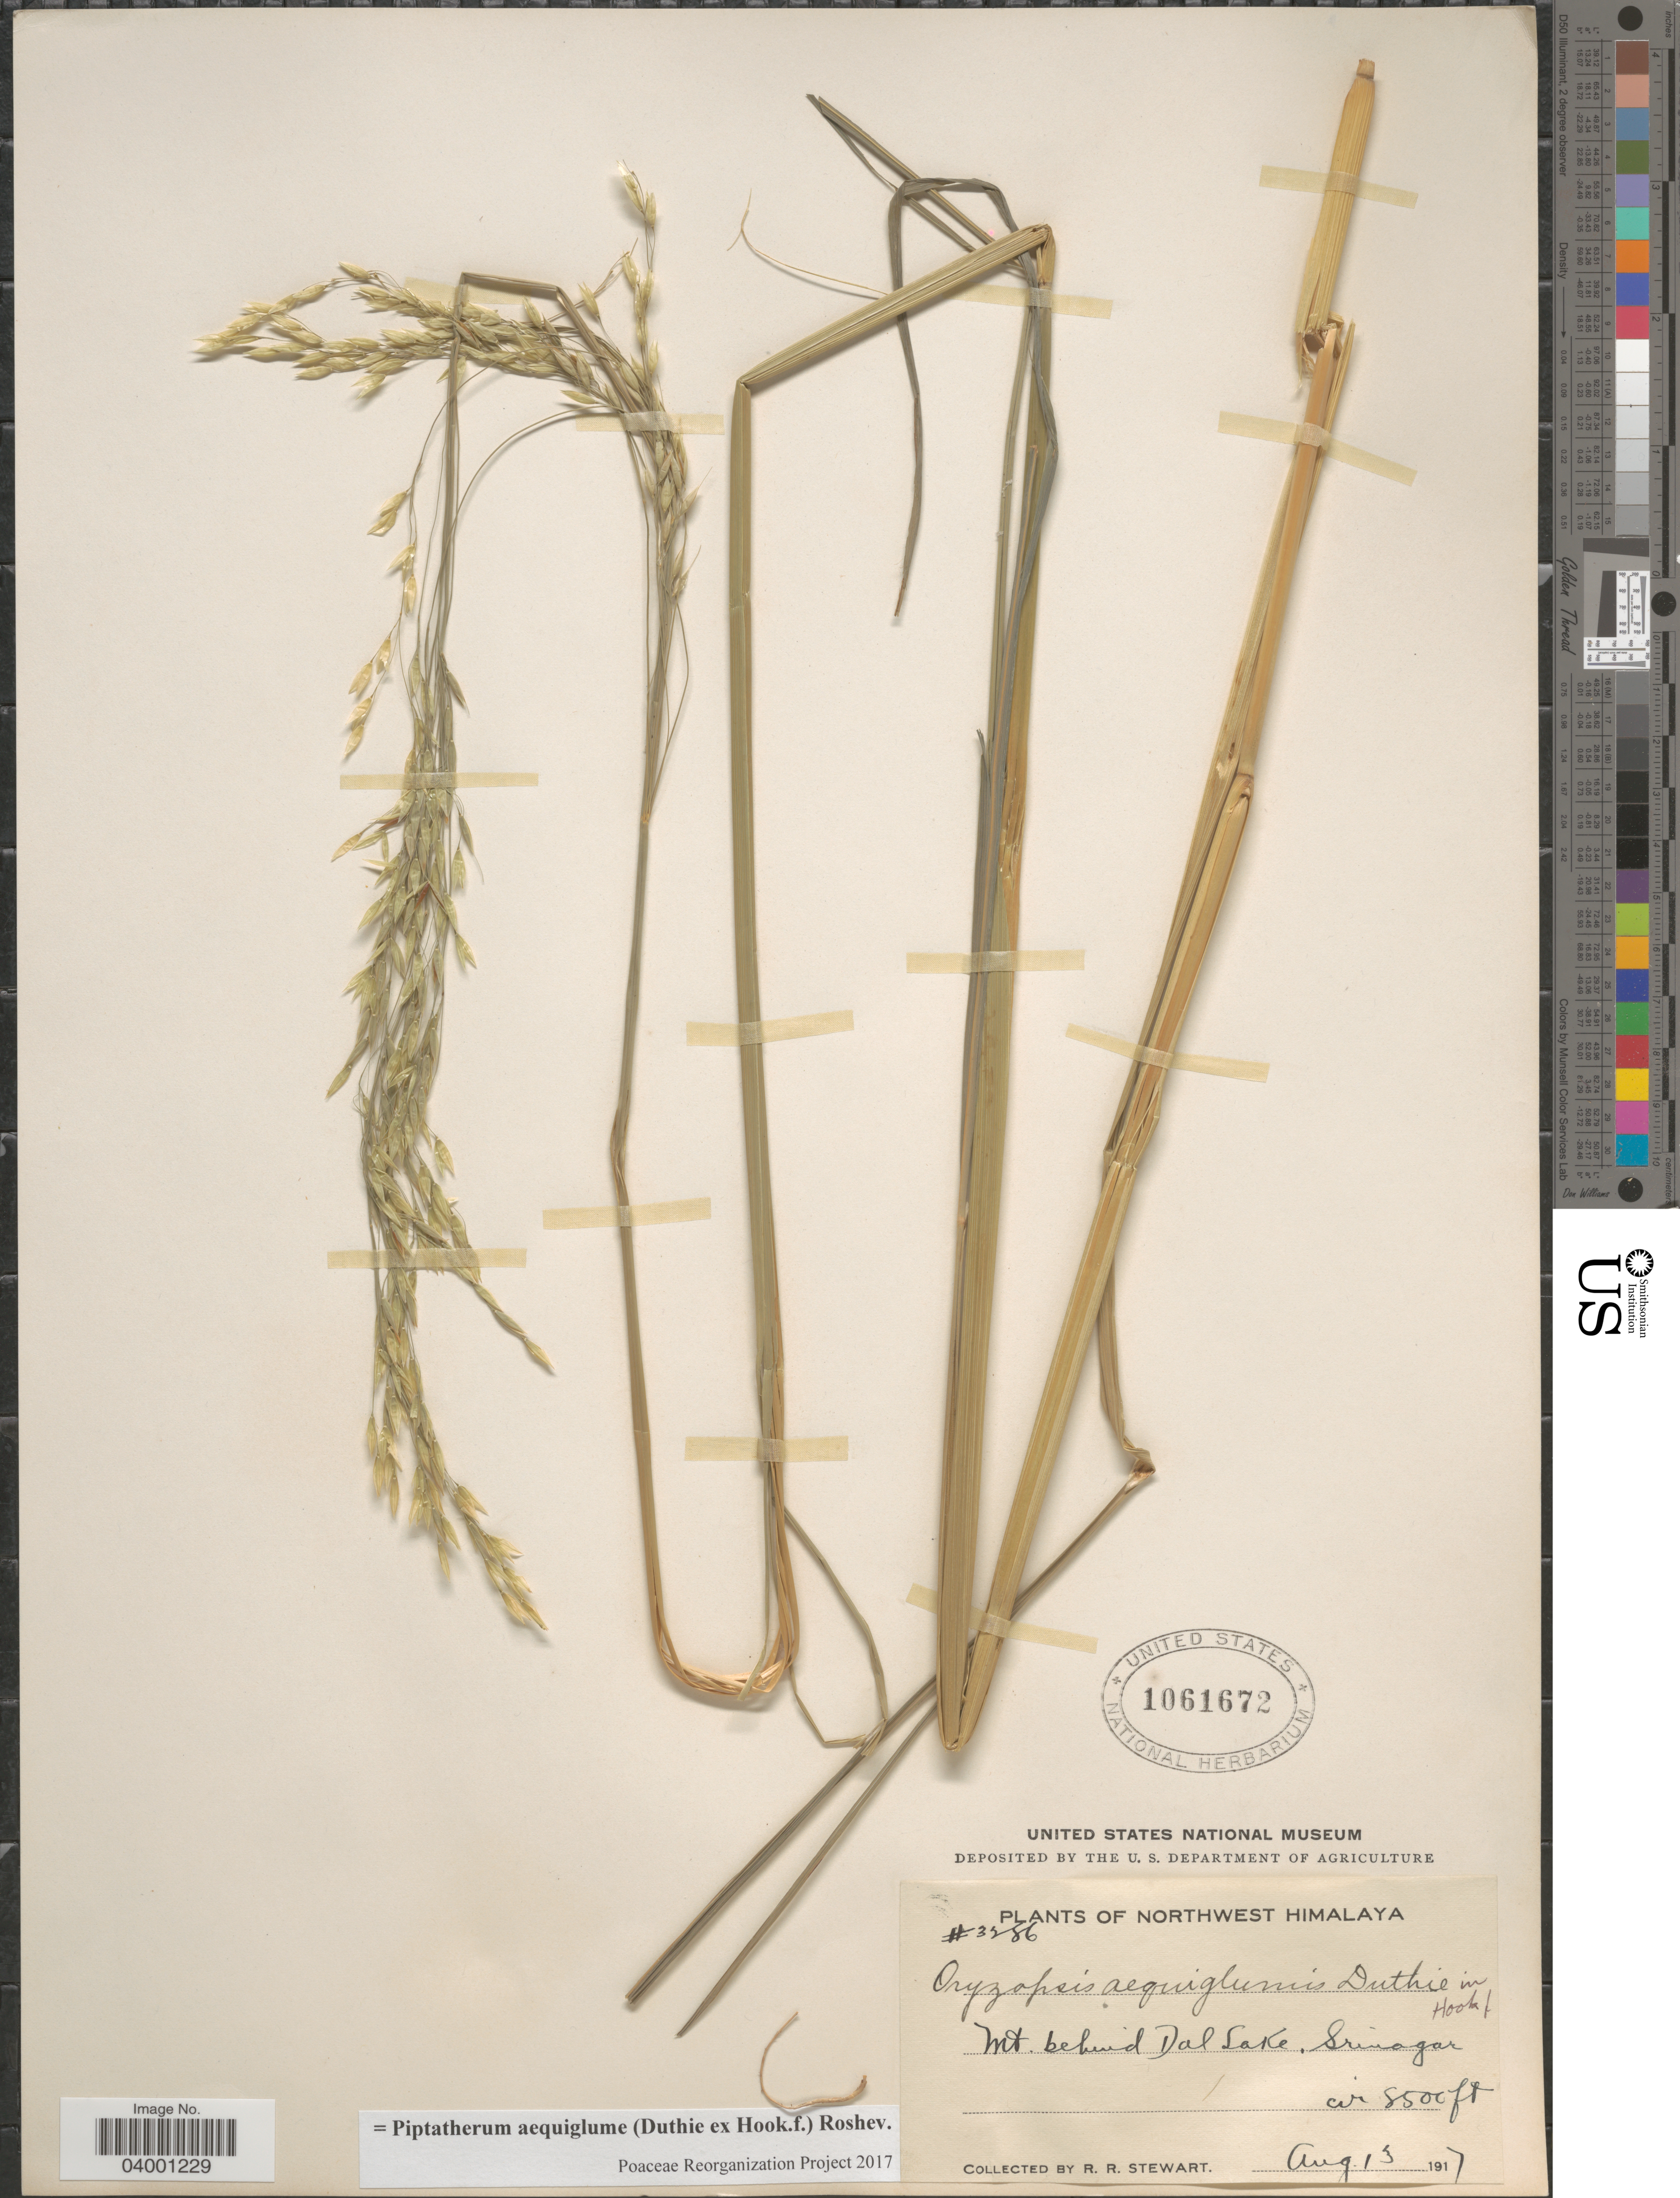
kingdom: Plantae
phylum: Tracheophyta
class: Liliopsida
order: Poales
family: Poaceae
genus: Piptatherum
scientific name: Piptatherum aequiglume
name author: (Duthie ex Hook. f.) Roshev.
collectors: R. Stewart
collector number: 3286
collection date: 1917-08-13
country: India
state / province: Jammu and Kashmir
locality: Northwest Himalaya. Mt. behind Dal Lake, Srinagar.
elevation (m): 2591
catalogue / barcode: US 1061672